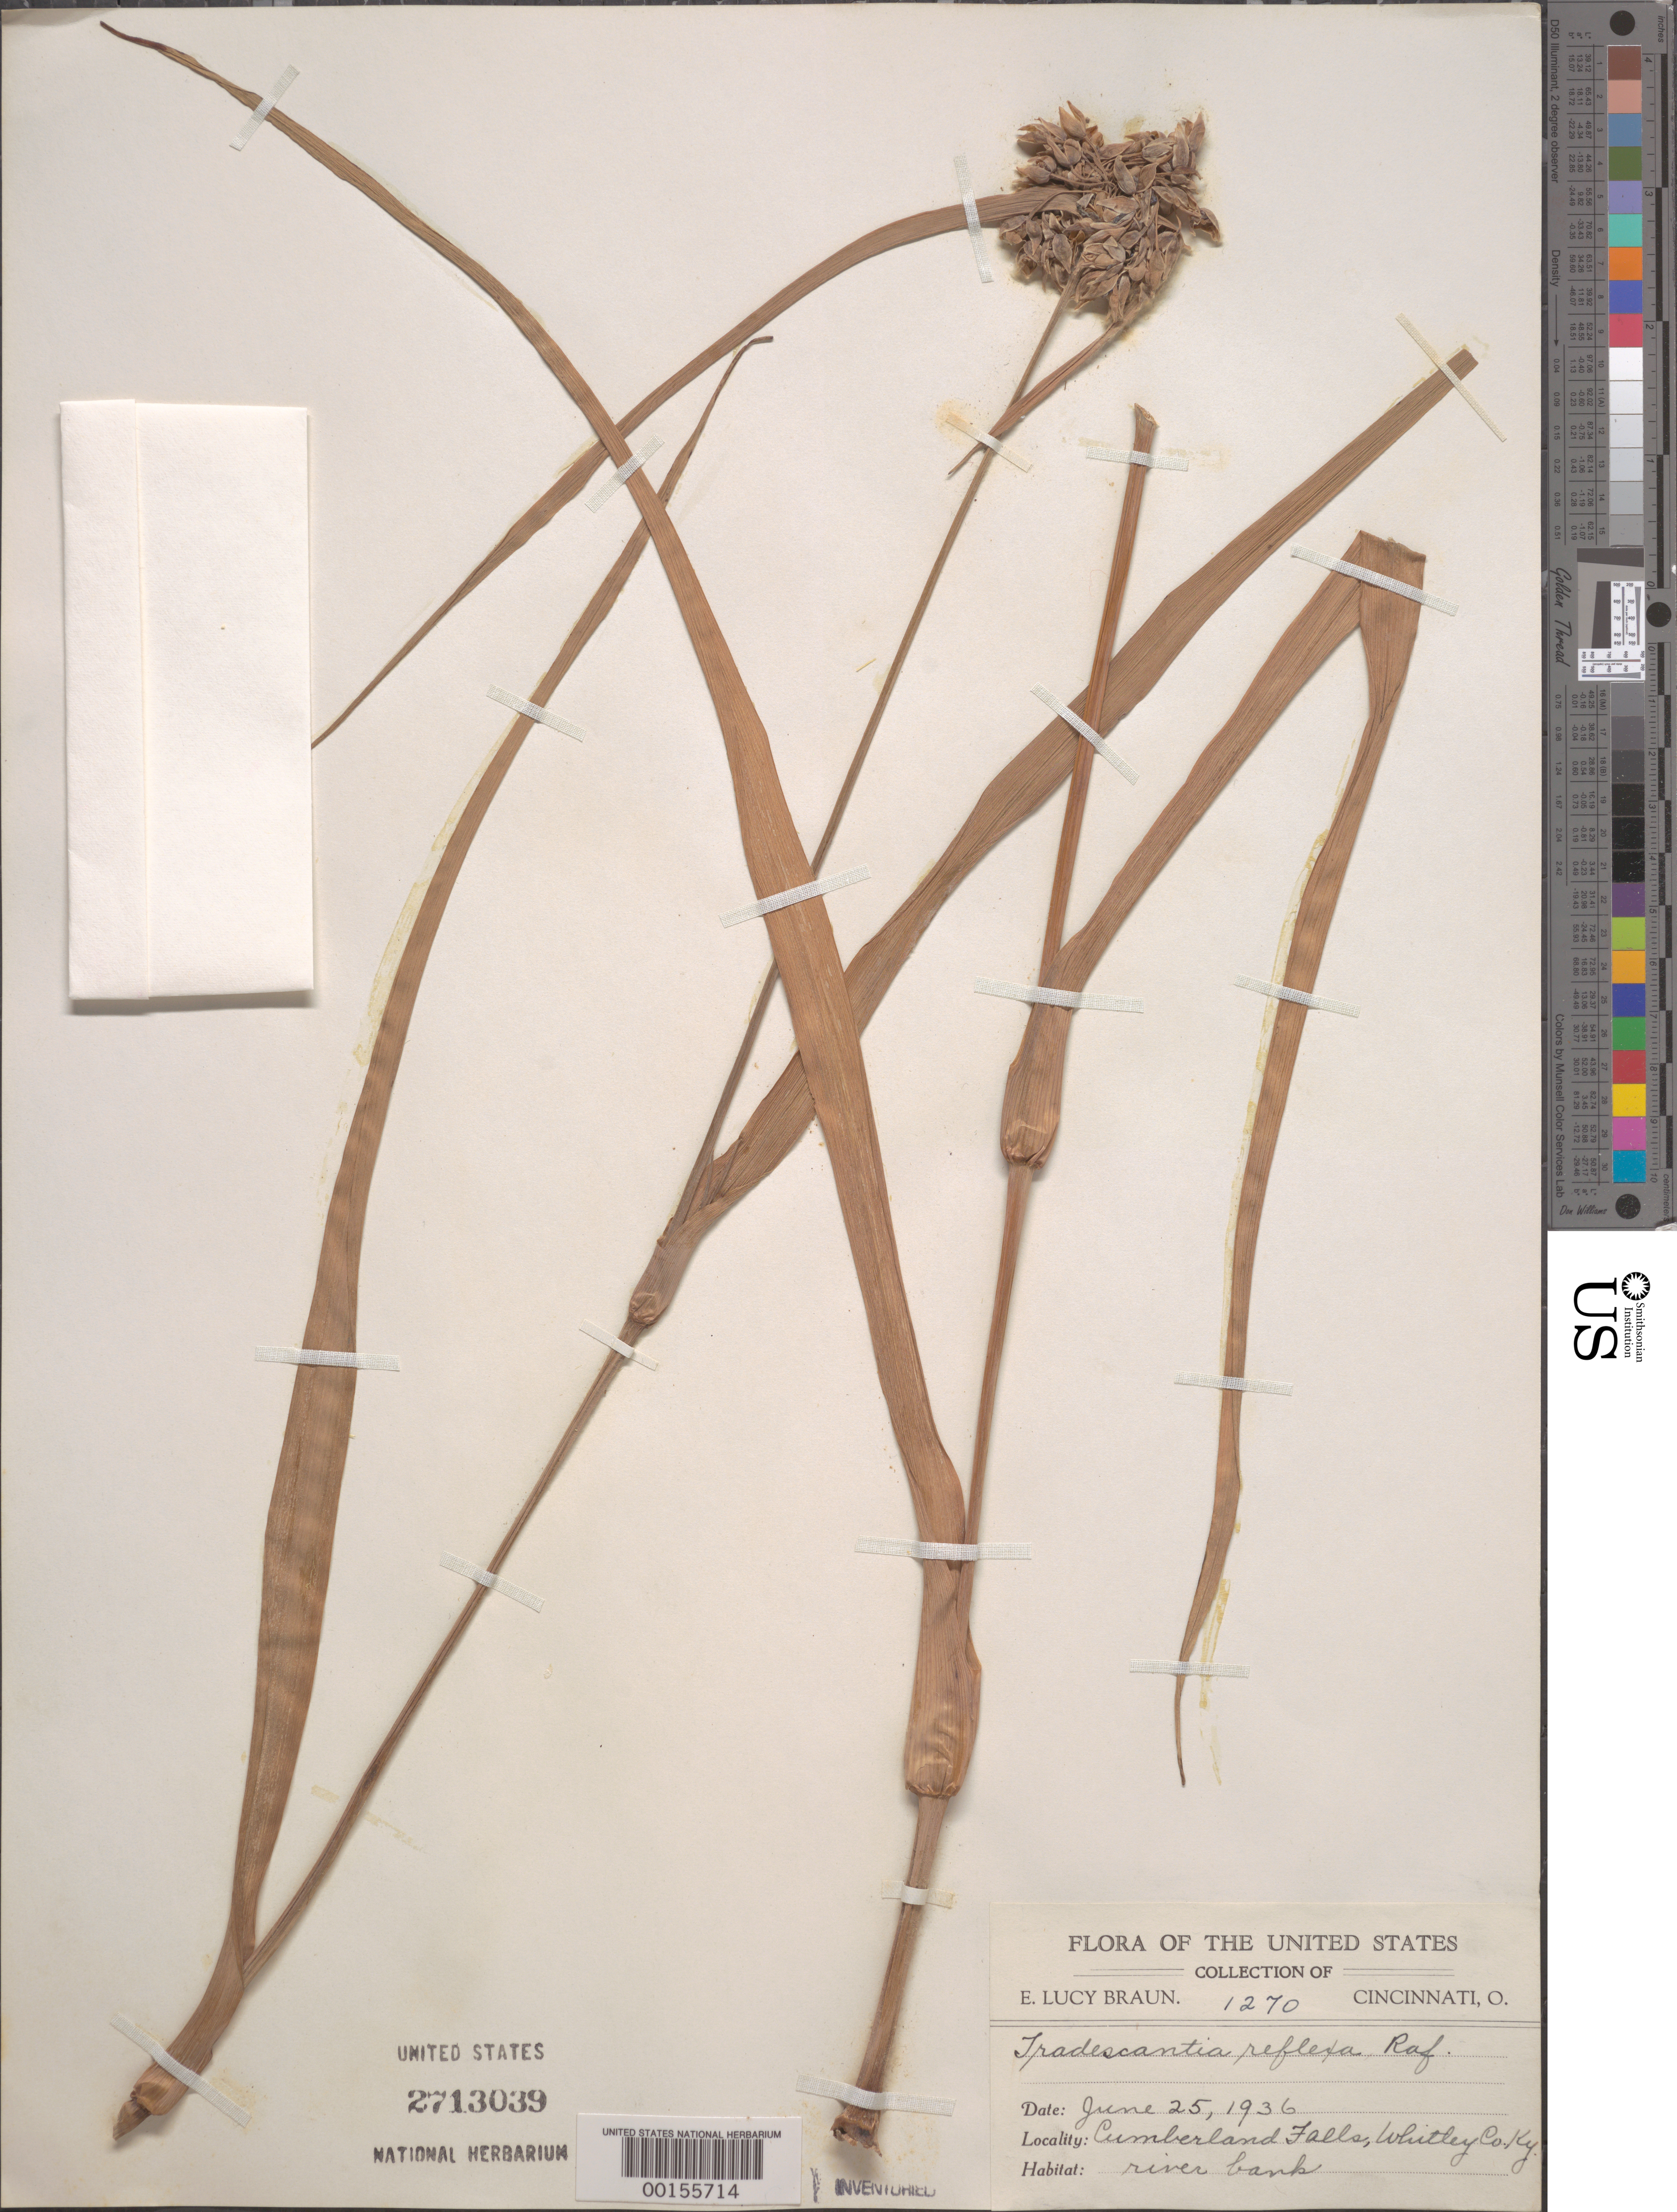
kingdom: Plantae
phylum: Tracheophyta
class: Liliopsida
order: Commelinales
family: Commelinaceae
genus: Tradescantia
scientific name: Tradescantia ohiensis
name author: Raf.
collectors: E. L. Braun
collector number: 1270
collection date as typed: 25 Jun 1936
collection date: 1936-06-25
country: United States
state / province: Kentucky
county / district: Whitley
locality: Cumberland falls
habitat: Riverbank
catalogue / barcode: US 2713039